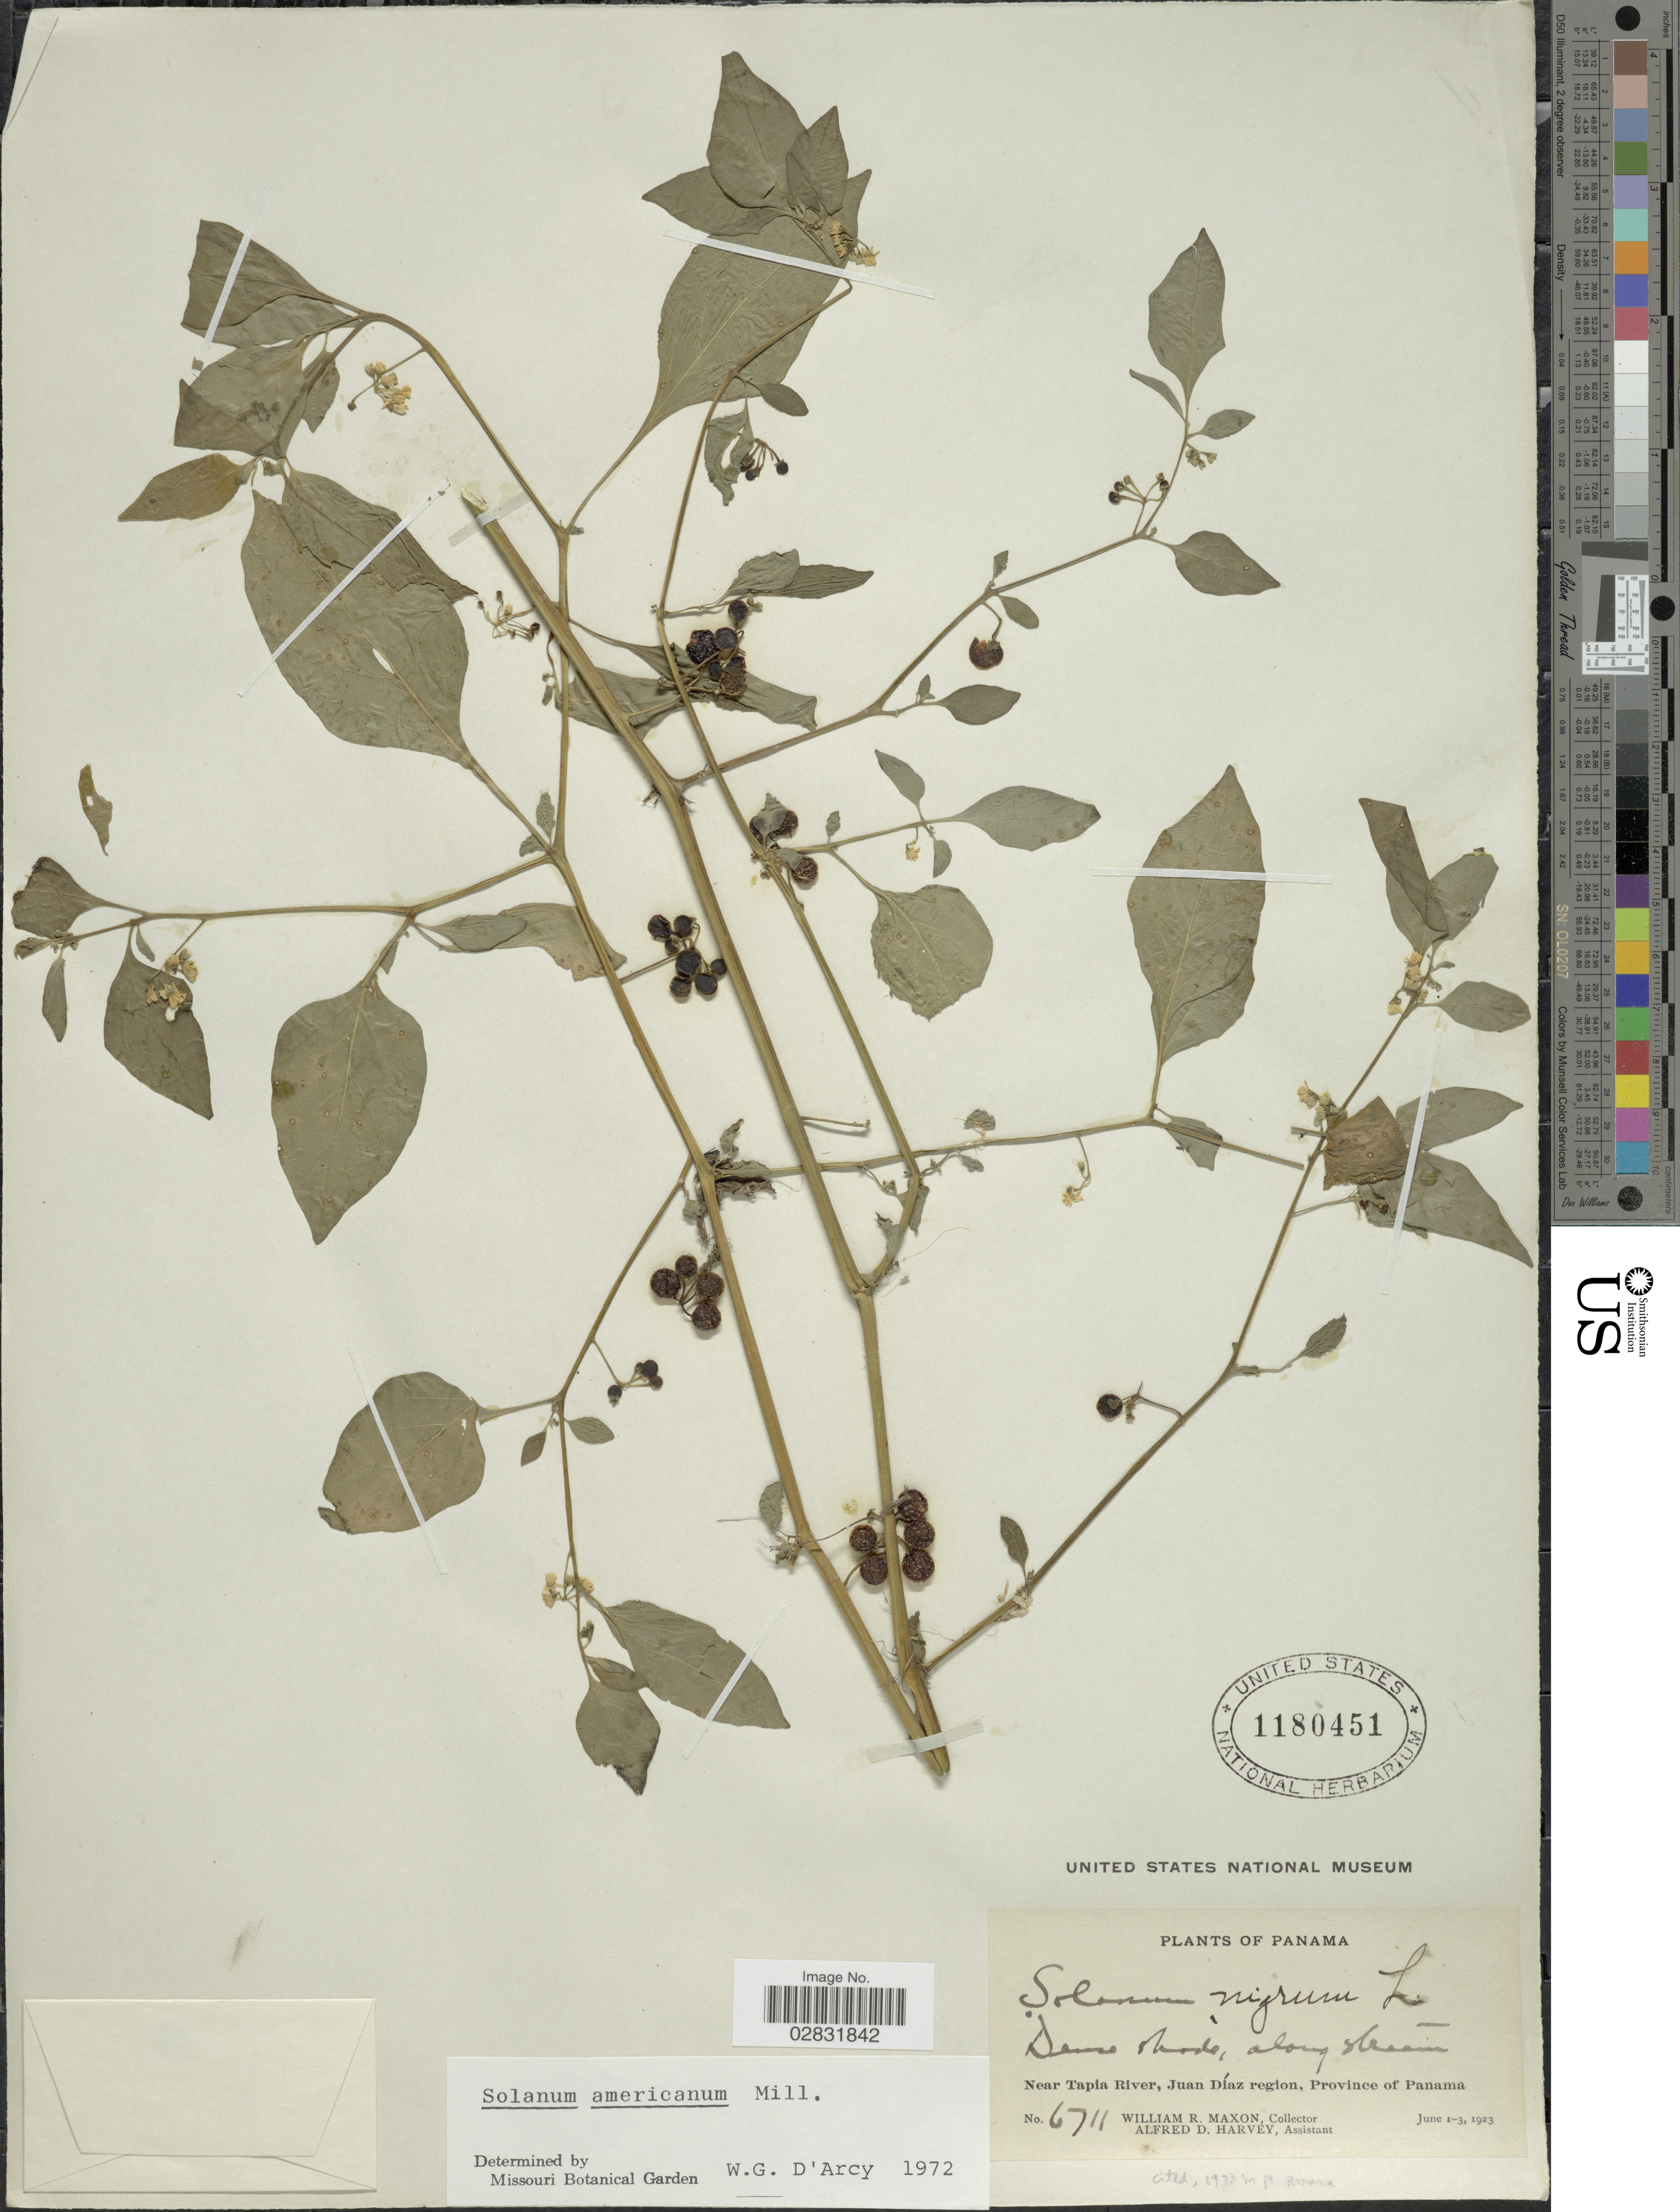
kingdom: Plantae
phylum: Tracheophyta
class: Magnoliopsida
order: Solanales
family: Solanaceae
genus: Solanum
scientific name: Solanum americanum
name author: Mill.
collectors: W. R. Maxon & A. D. Harvey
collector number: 6711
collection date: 1923-06-01/1923-06-03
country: Panama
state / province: Panamá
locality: Near Tapia River, Juan Díaz region.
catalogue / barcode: US 1180451